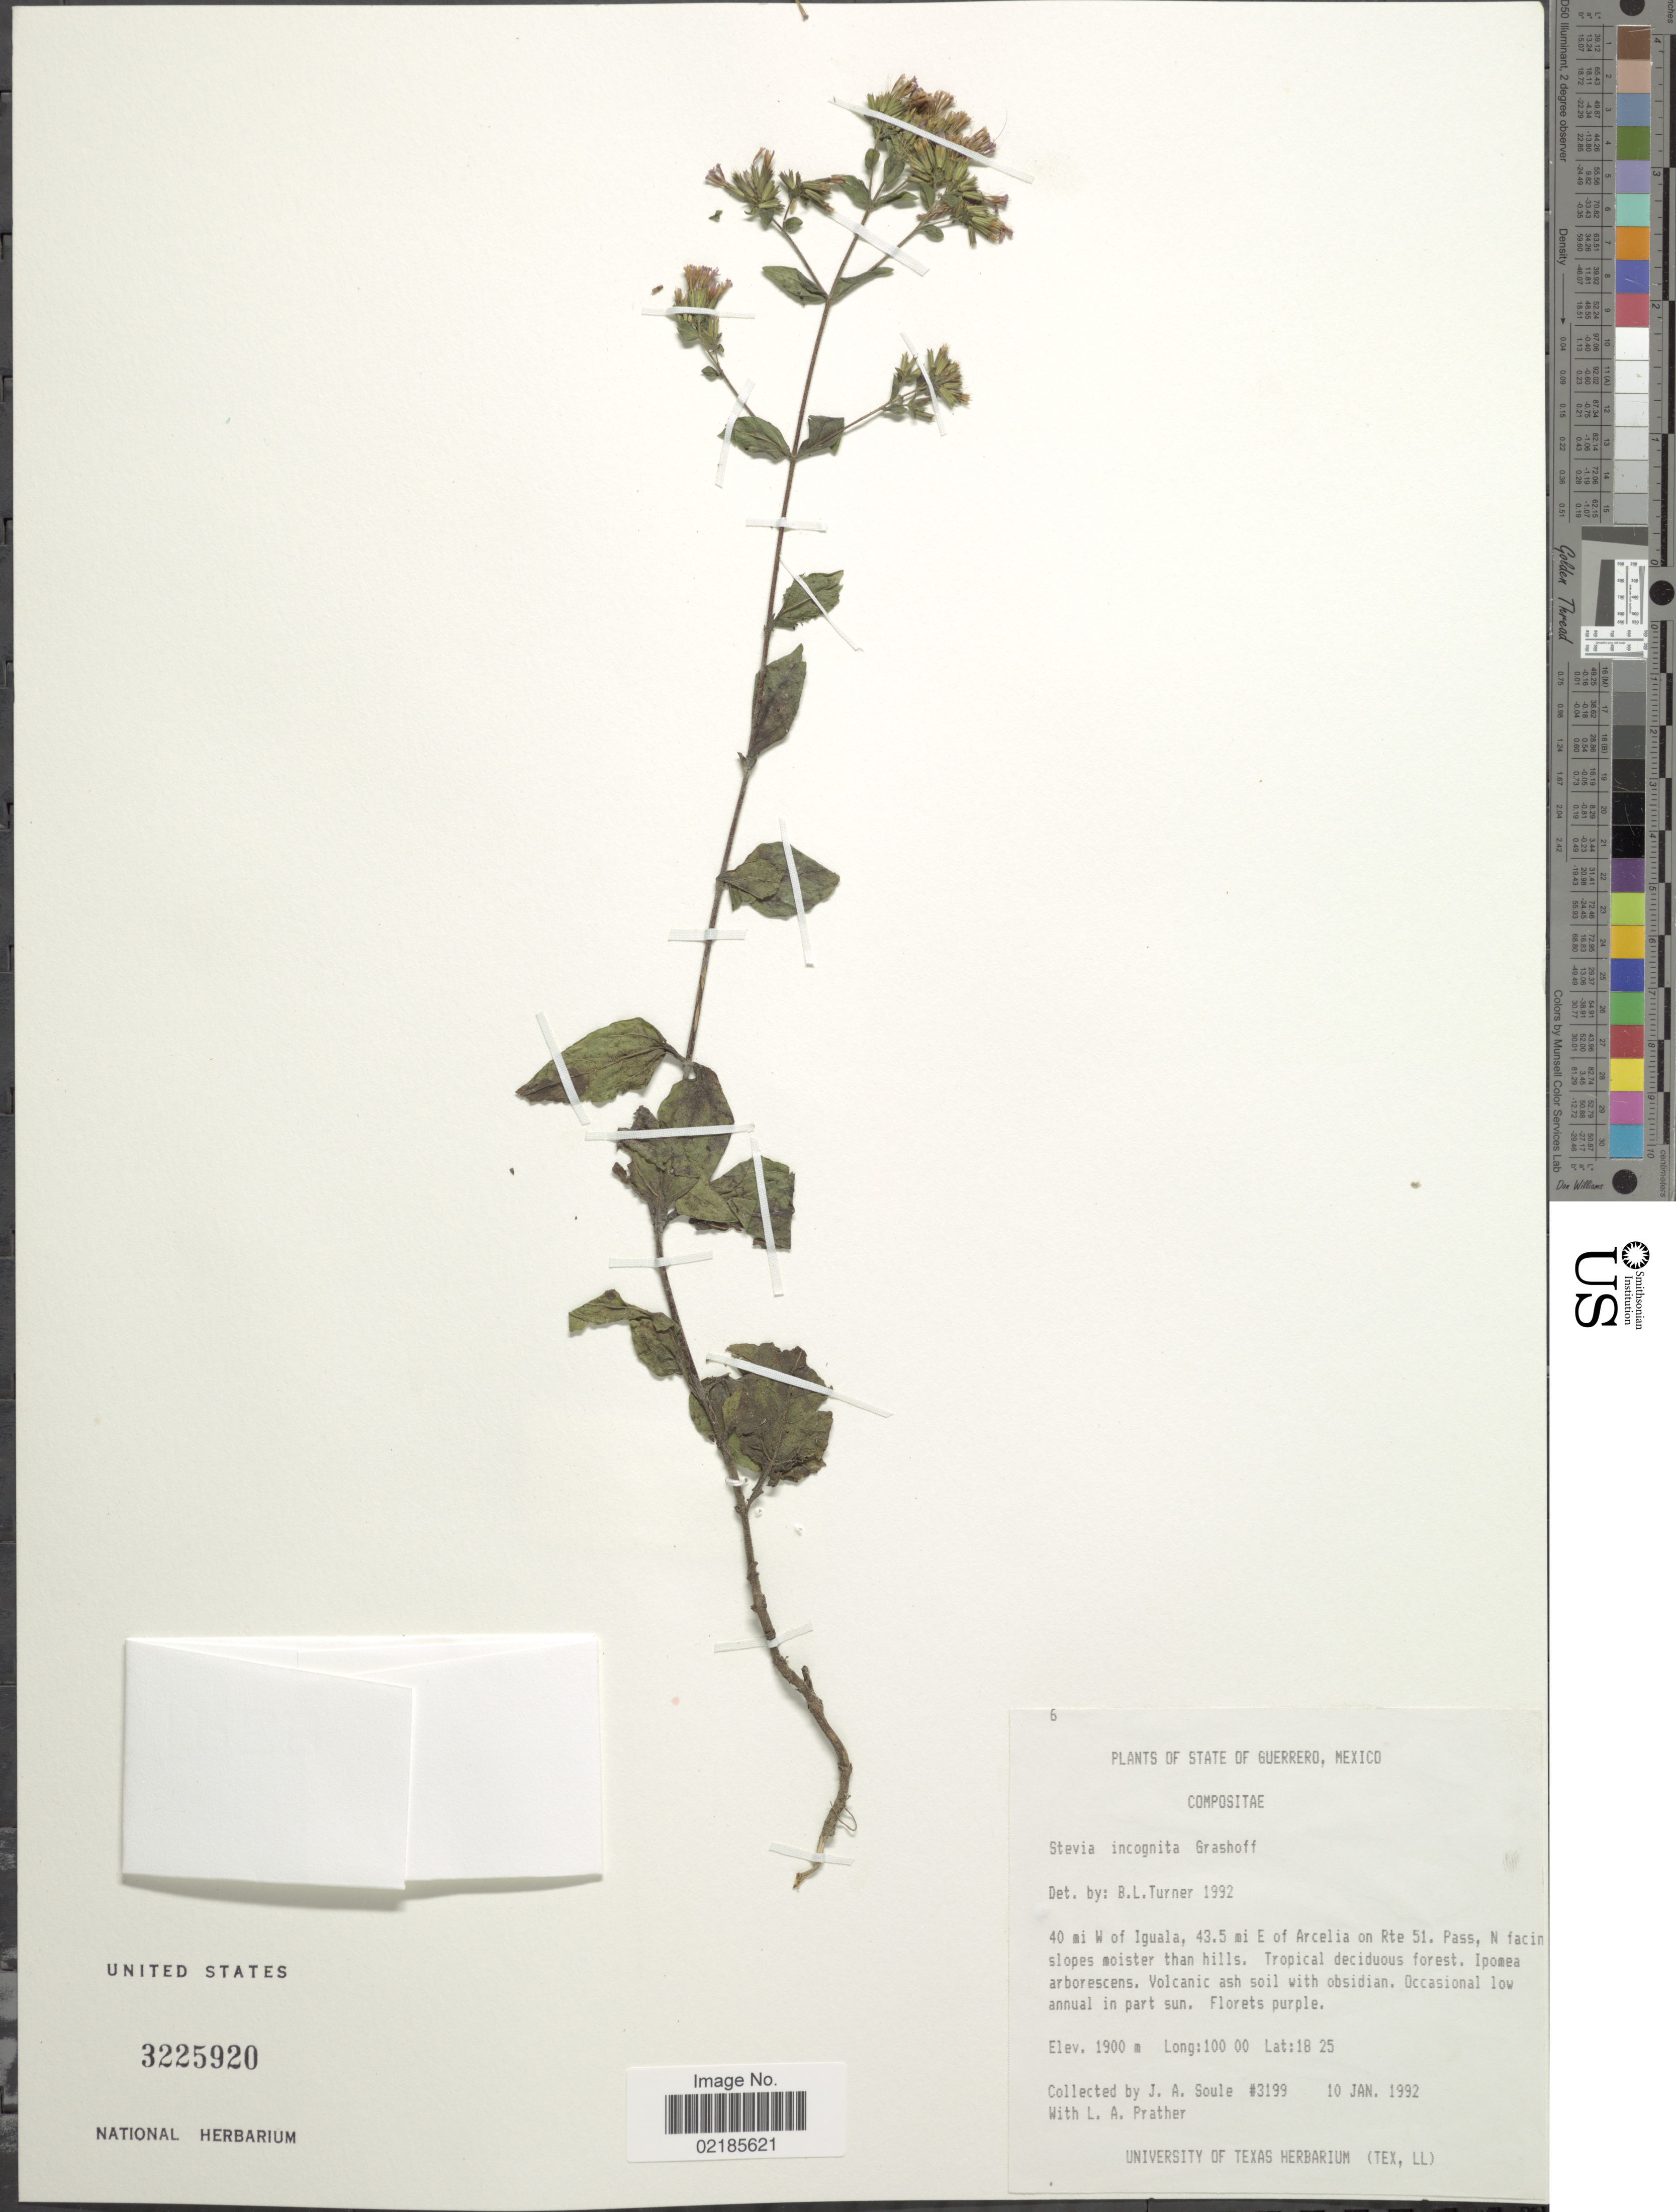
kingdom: Plantae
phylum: Tracheophyta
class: Magnoliopsida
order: Asterales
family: Asteraceae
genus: Stevia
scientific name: Stevia incognita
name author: Grashoff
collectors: J. Soule & L. A. Prather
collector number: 3199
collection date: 1992-01-10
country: Mexico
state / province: Guerrero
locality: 40 mi W of Iguala, 43.5 mi E of Arcelia on Rte 51. Pass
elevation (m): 1900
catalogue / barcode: US 3225920